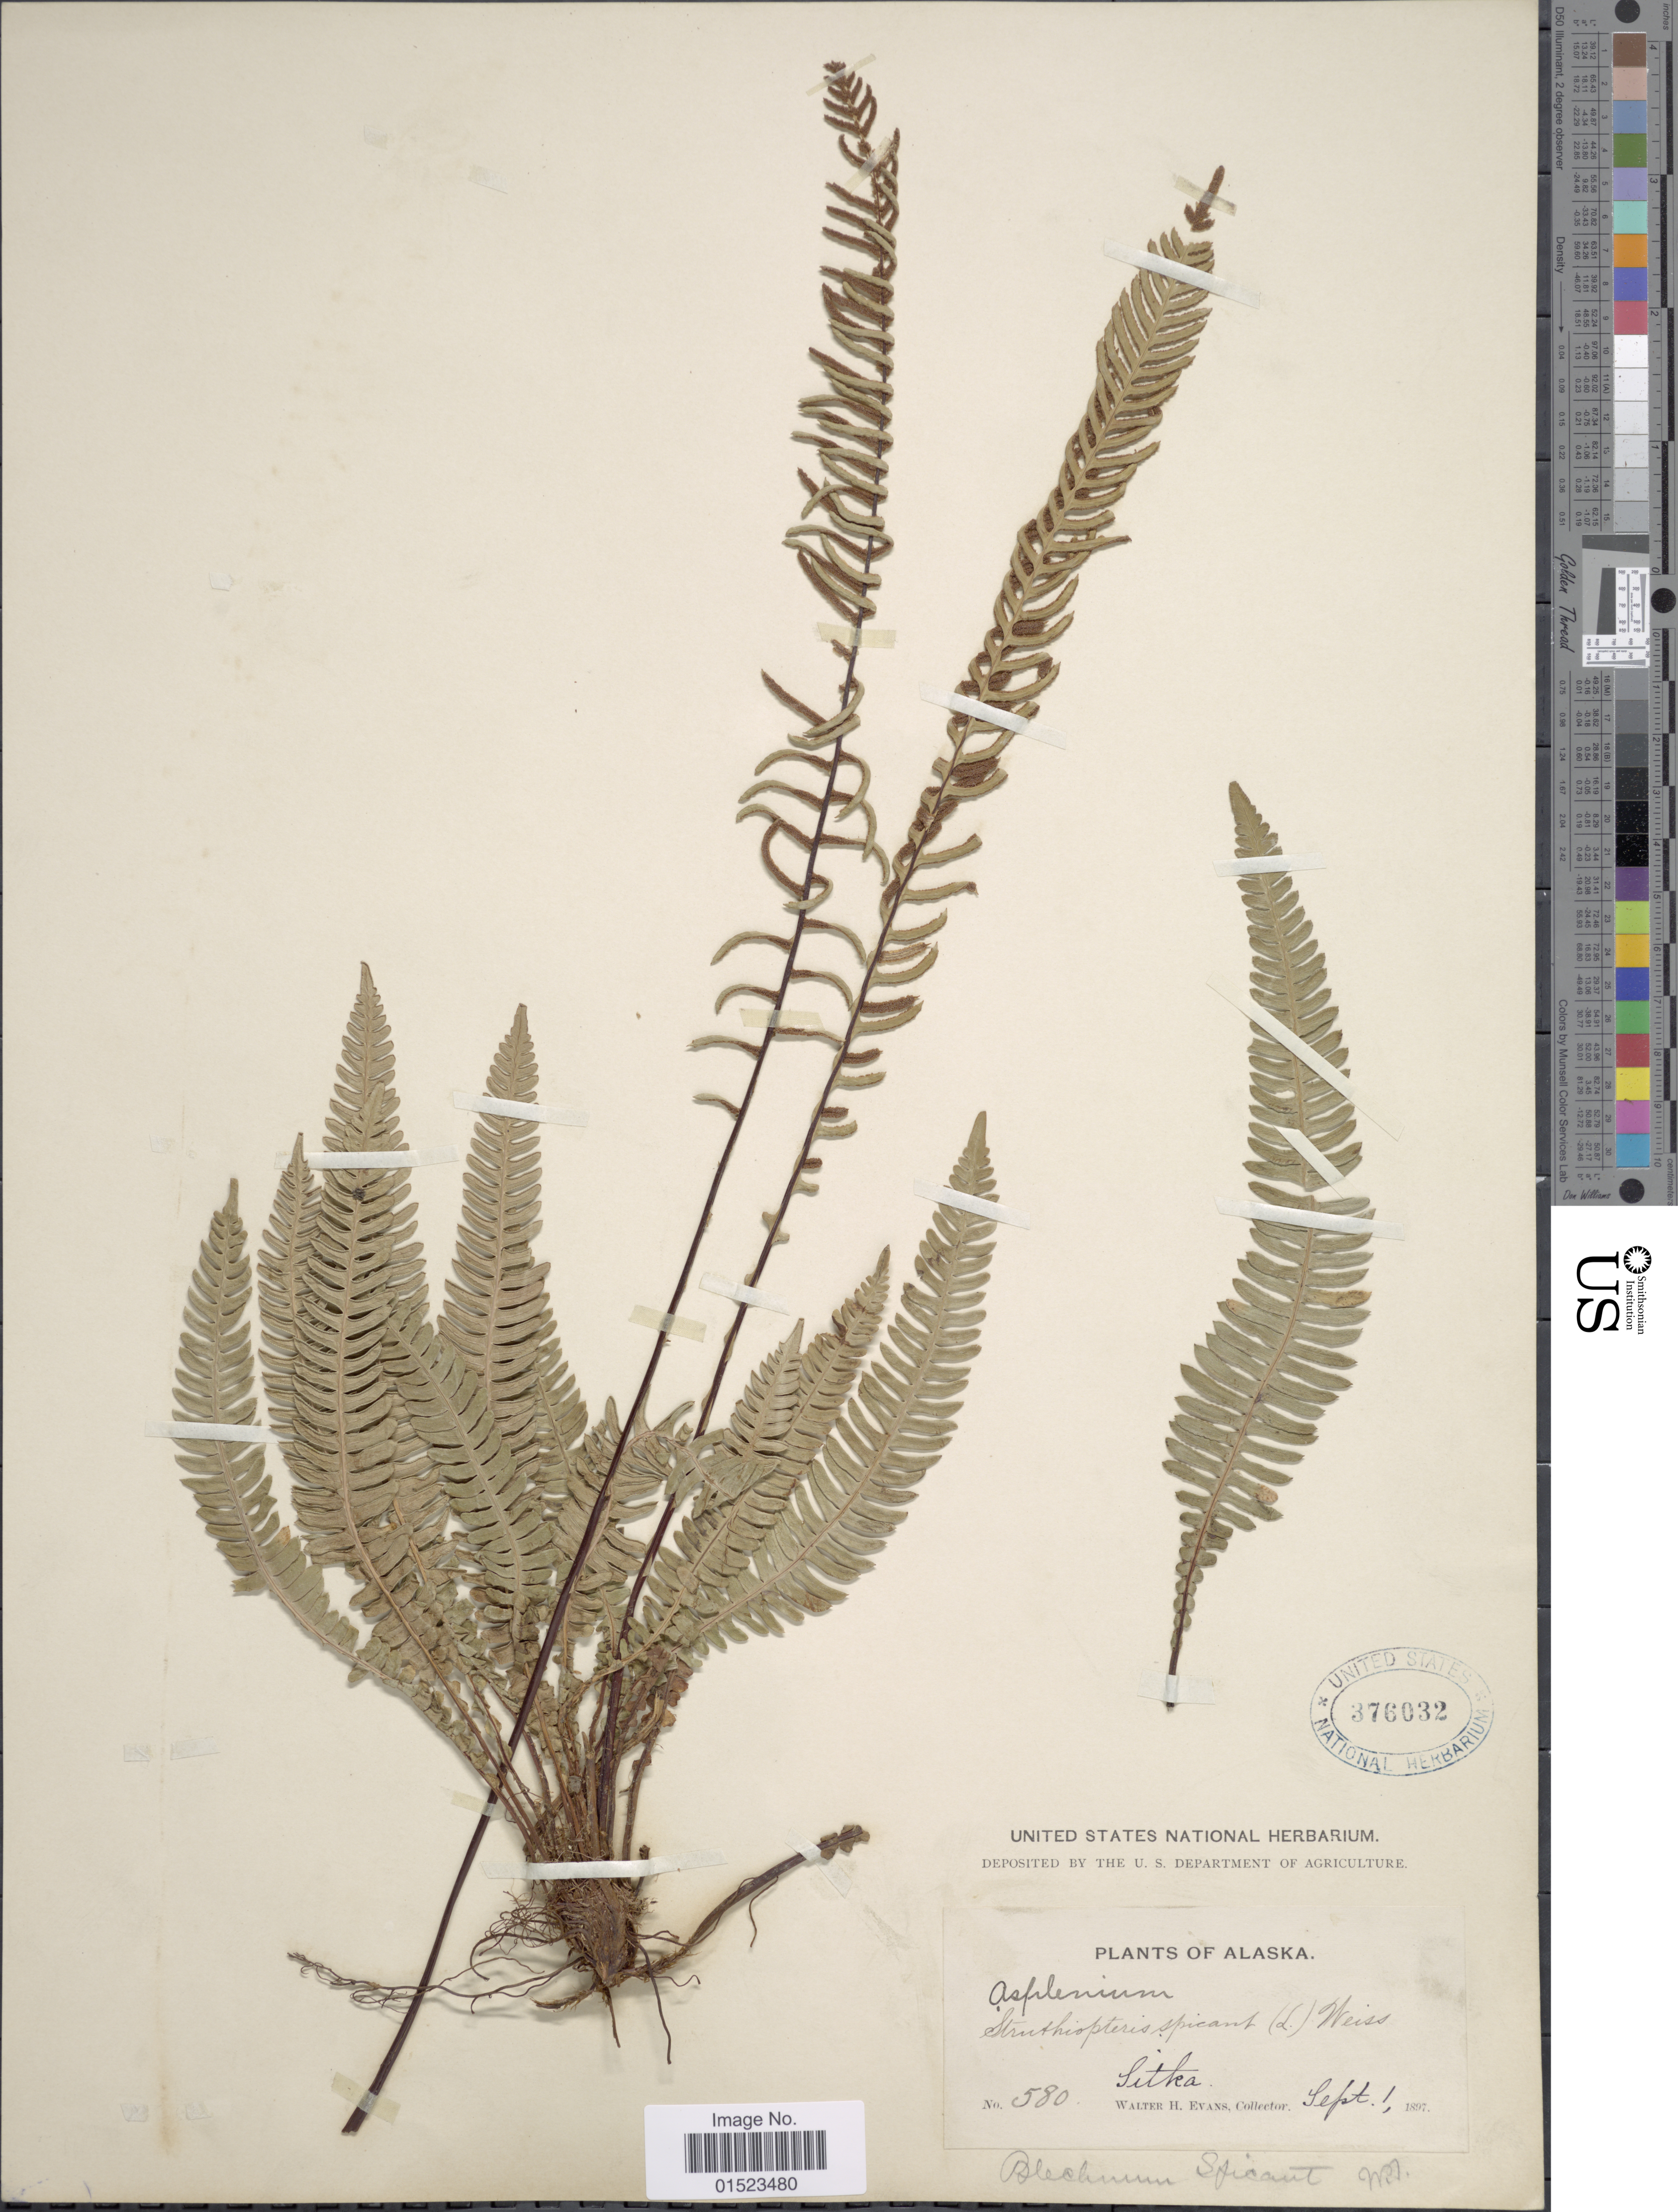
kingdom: Plantae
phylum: Tracheophyta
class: Polypodiopsida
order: Polypodiales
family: Blechnaceae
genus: Blechnum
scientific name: Blechnum spicant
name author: (L.) Sm.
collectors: W. H. Evans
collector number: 580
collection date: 1987-08-01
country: United States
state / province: Alaska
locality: Sitka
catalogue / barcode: US 376032